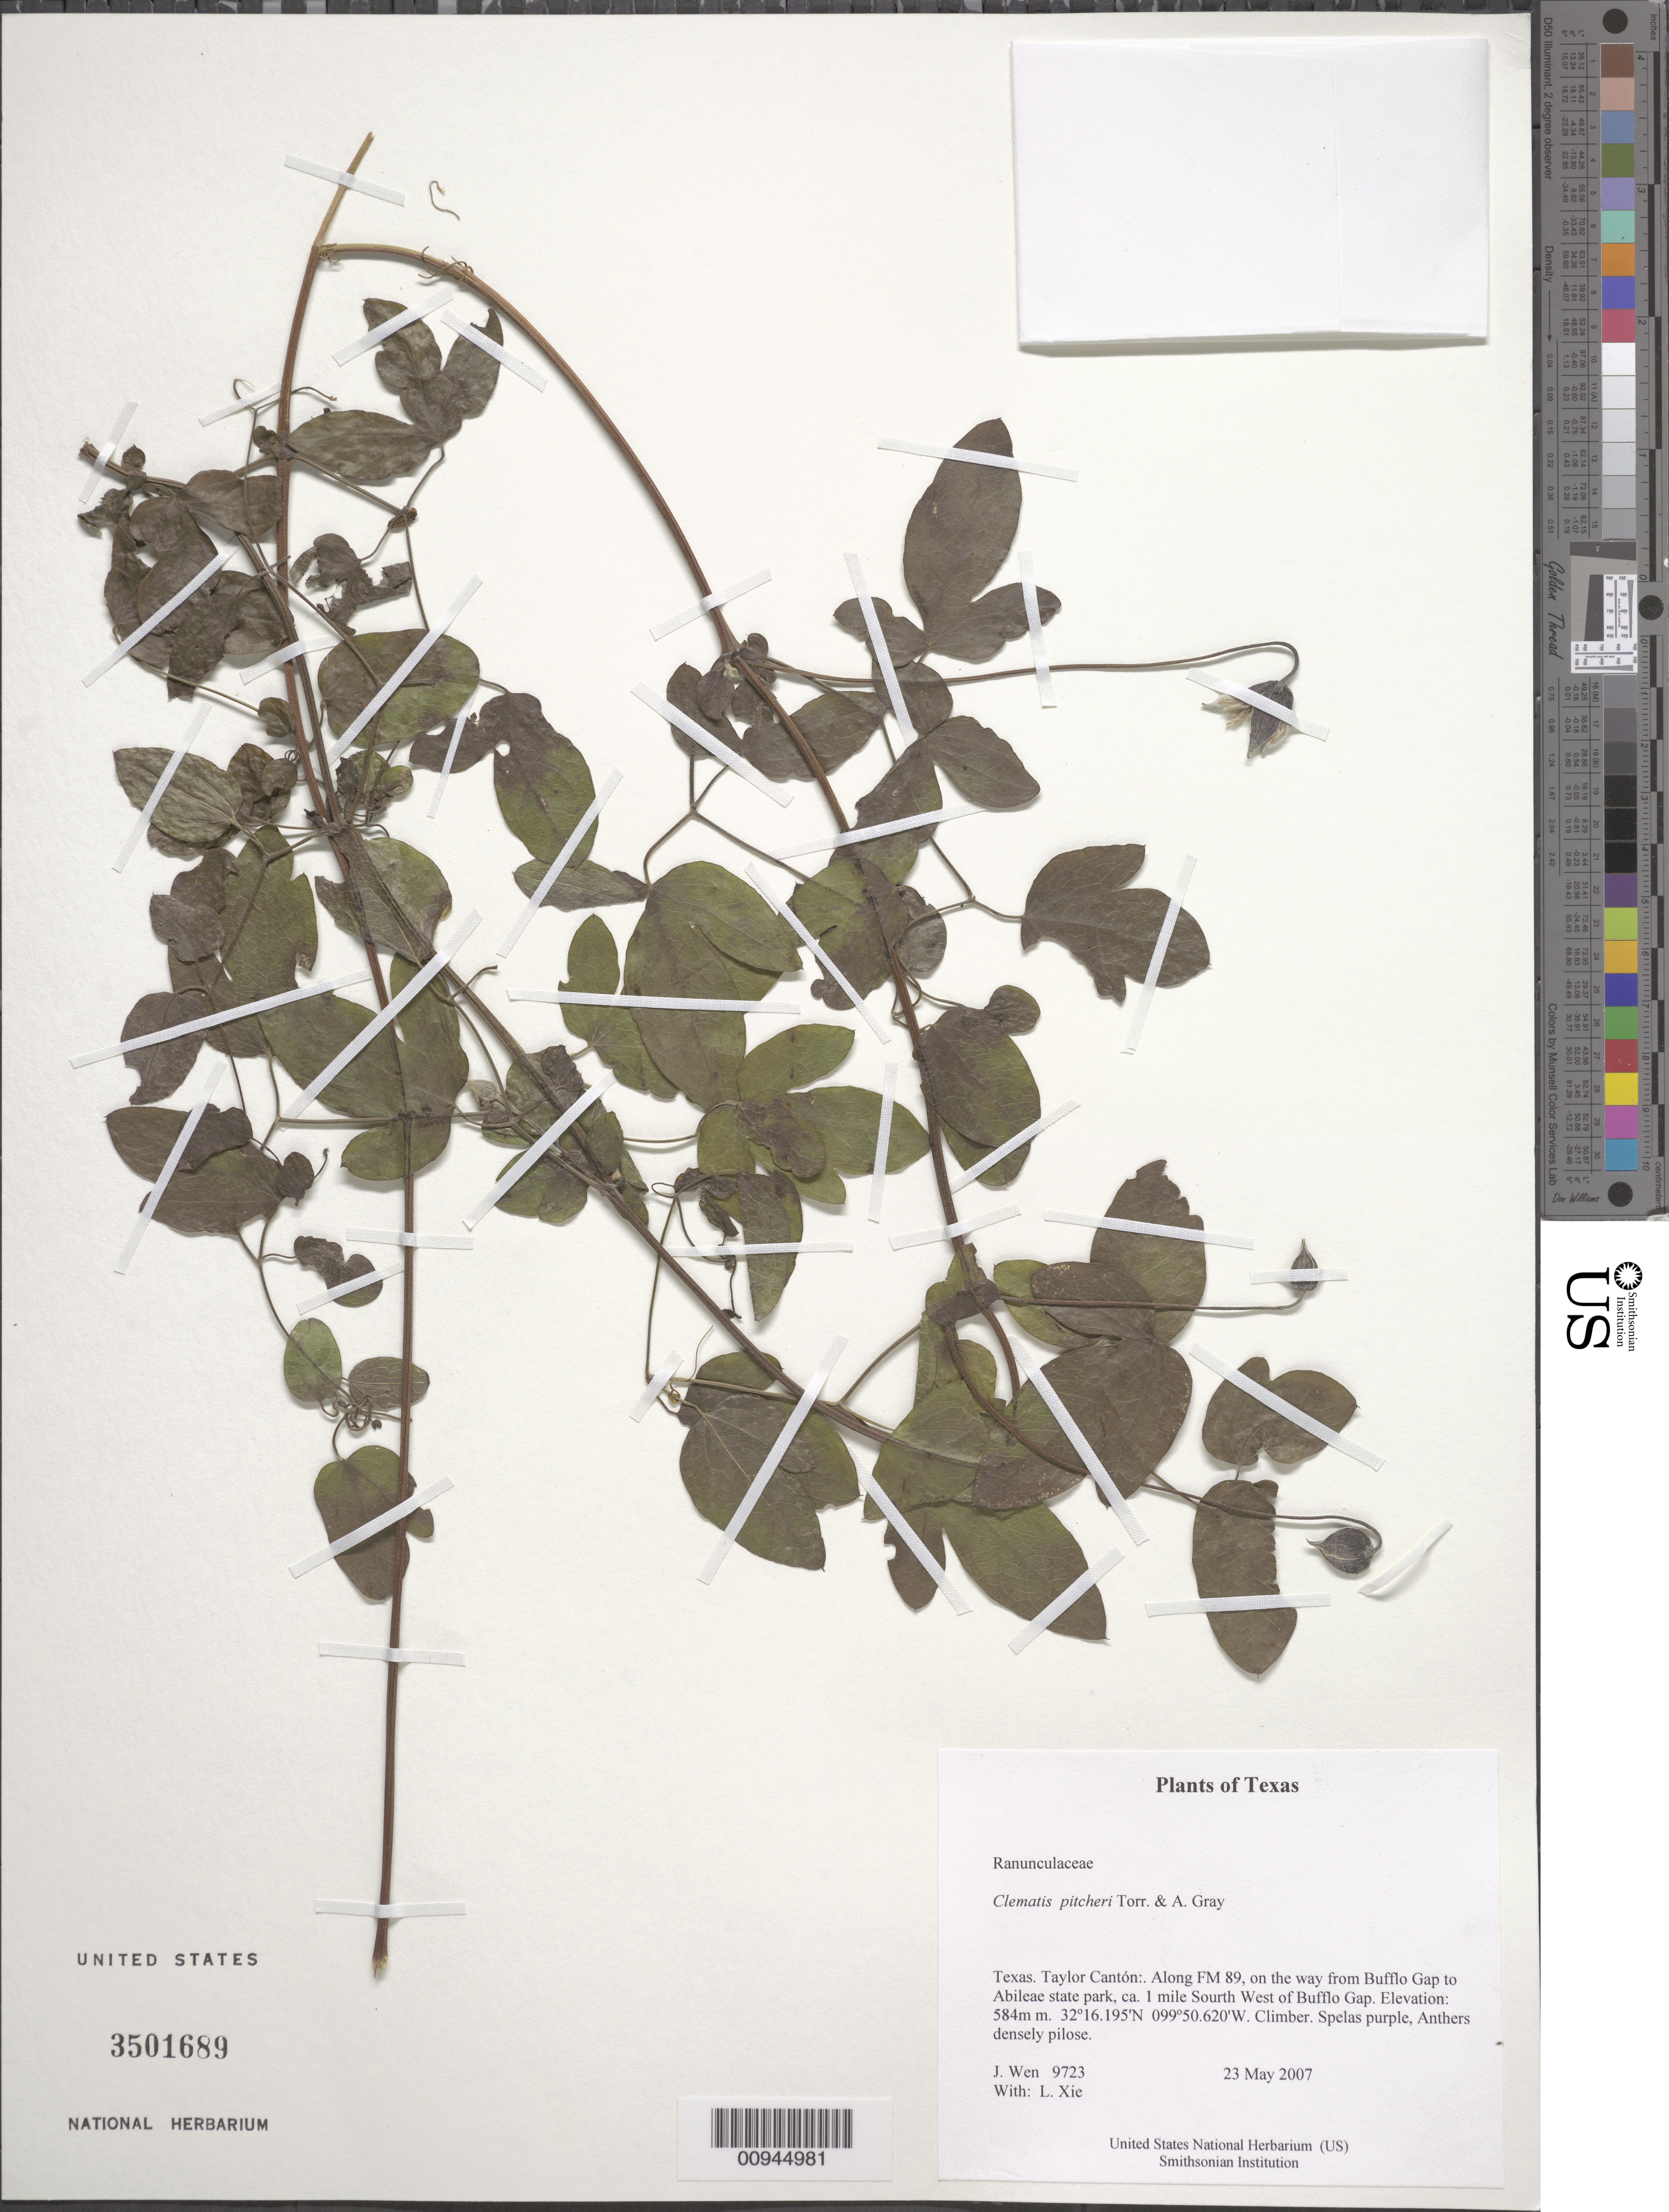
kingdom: Plantae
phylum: Tracheophyta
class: Magnoliopsida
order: Ranunculales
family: Ranunculaceae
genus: Clematis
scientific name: Clematis pitcheri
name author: Torr. & A. Gray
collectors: J. Wen & L. Xie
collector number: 9723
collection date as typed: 23 May 2007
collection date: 2007-05-23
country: United States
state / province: Texas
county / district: Taylor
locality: Along FM 89, on the way from Bufflo Gap to Abileae state park, ca. 1 mile Sourth West of Bufflo Gap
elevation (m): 584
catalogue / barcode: US 3501689